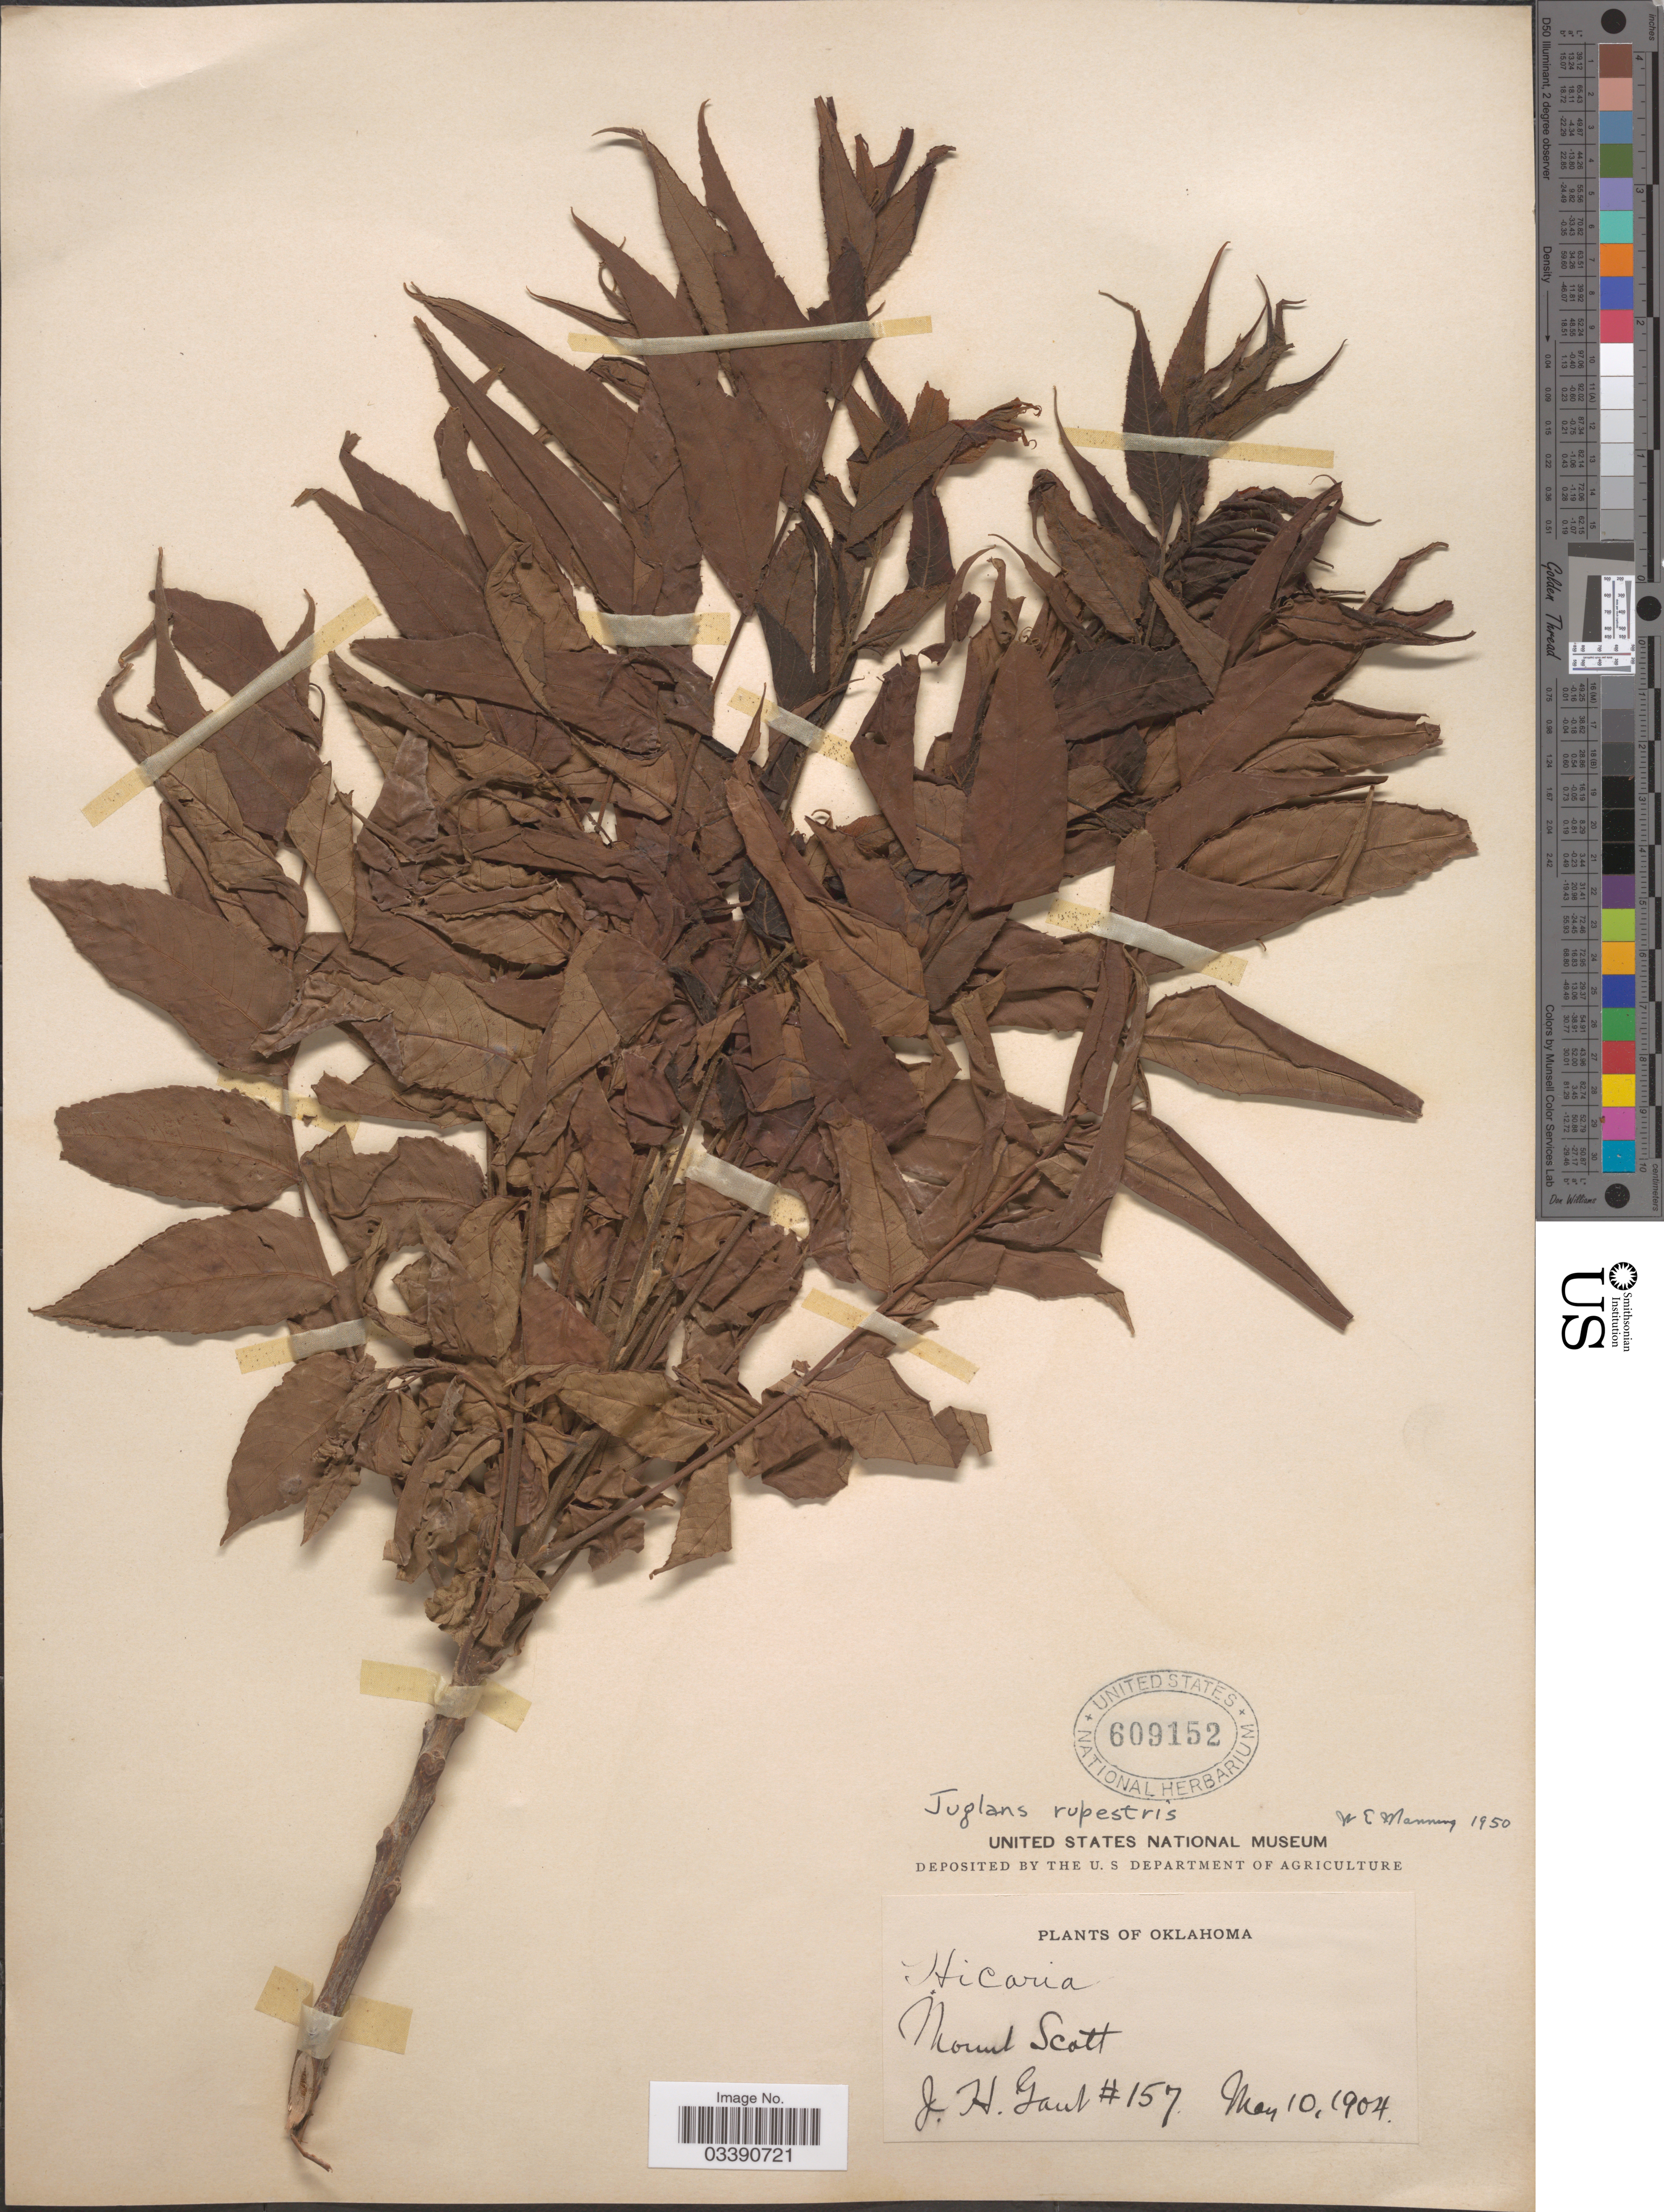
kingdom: Plantae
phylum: Tracheophyta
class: Magnoliopsida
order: Fagales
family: Juglandaceae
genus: Juglans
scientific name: Juglans microcarpa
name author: Berland. in Berland. & Chovell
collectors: J. Gaut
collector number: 157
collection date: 1904-05-10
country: United States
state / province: Oklahoma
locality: Mount Scott.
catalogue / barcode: US 609152